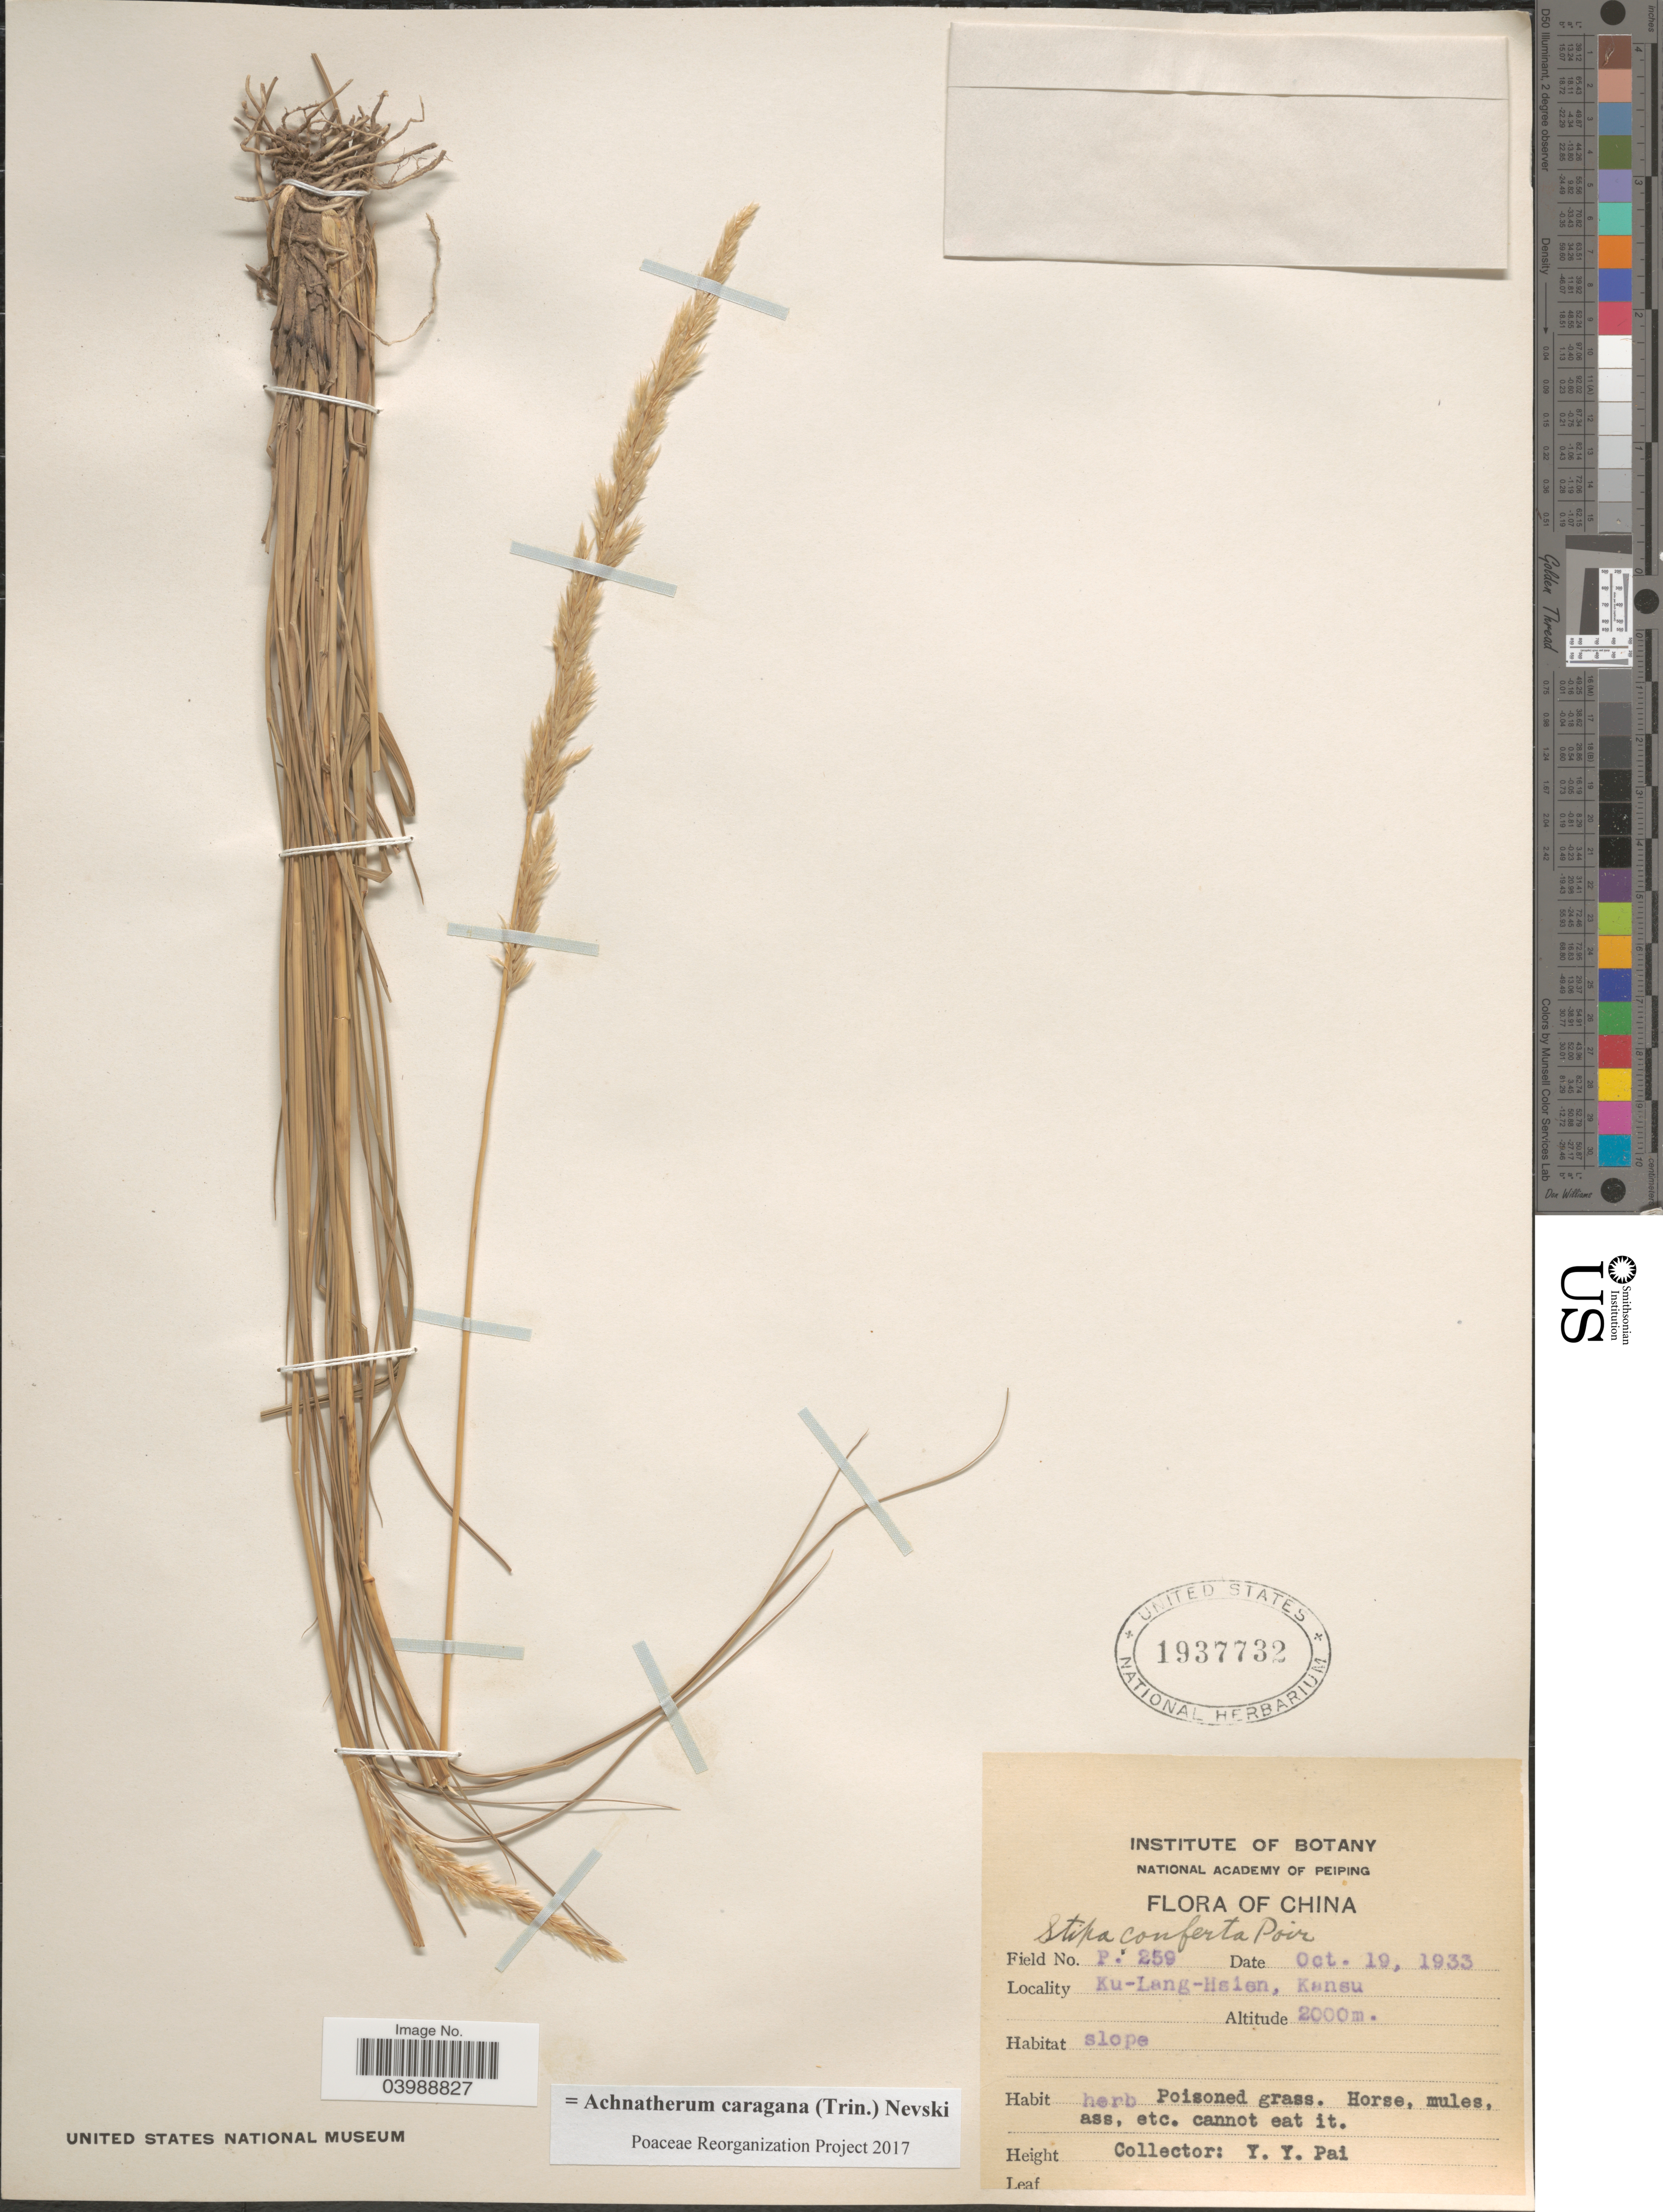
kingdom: Plantae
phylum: Tracheophyta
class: Liliopsida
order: Poales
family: Poaceae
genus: Achnatherum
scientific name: Achnatherum caragana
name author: (Trin.) Nevski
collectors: Y. Pai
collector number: P259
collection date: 1933-10-19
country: China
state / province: Gansu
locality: Ku-Lang-Hsien, Kansu.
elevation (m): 2000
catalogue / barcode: US 1937732